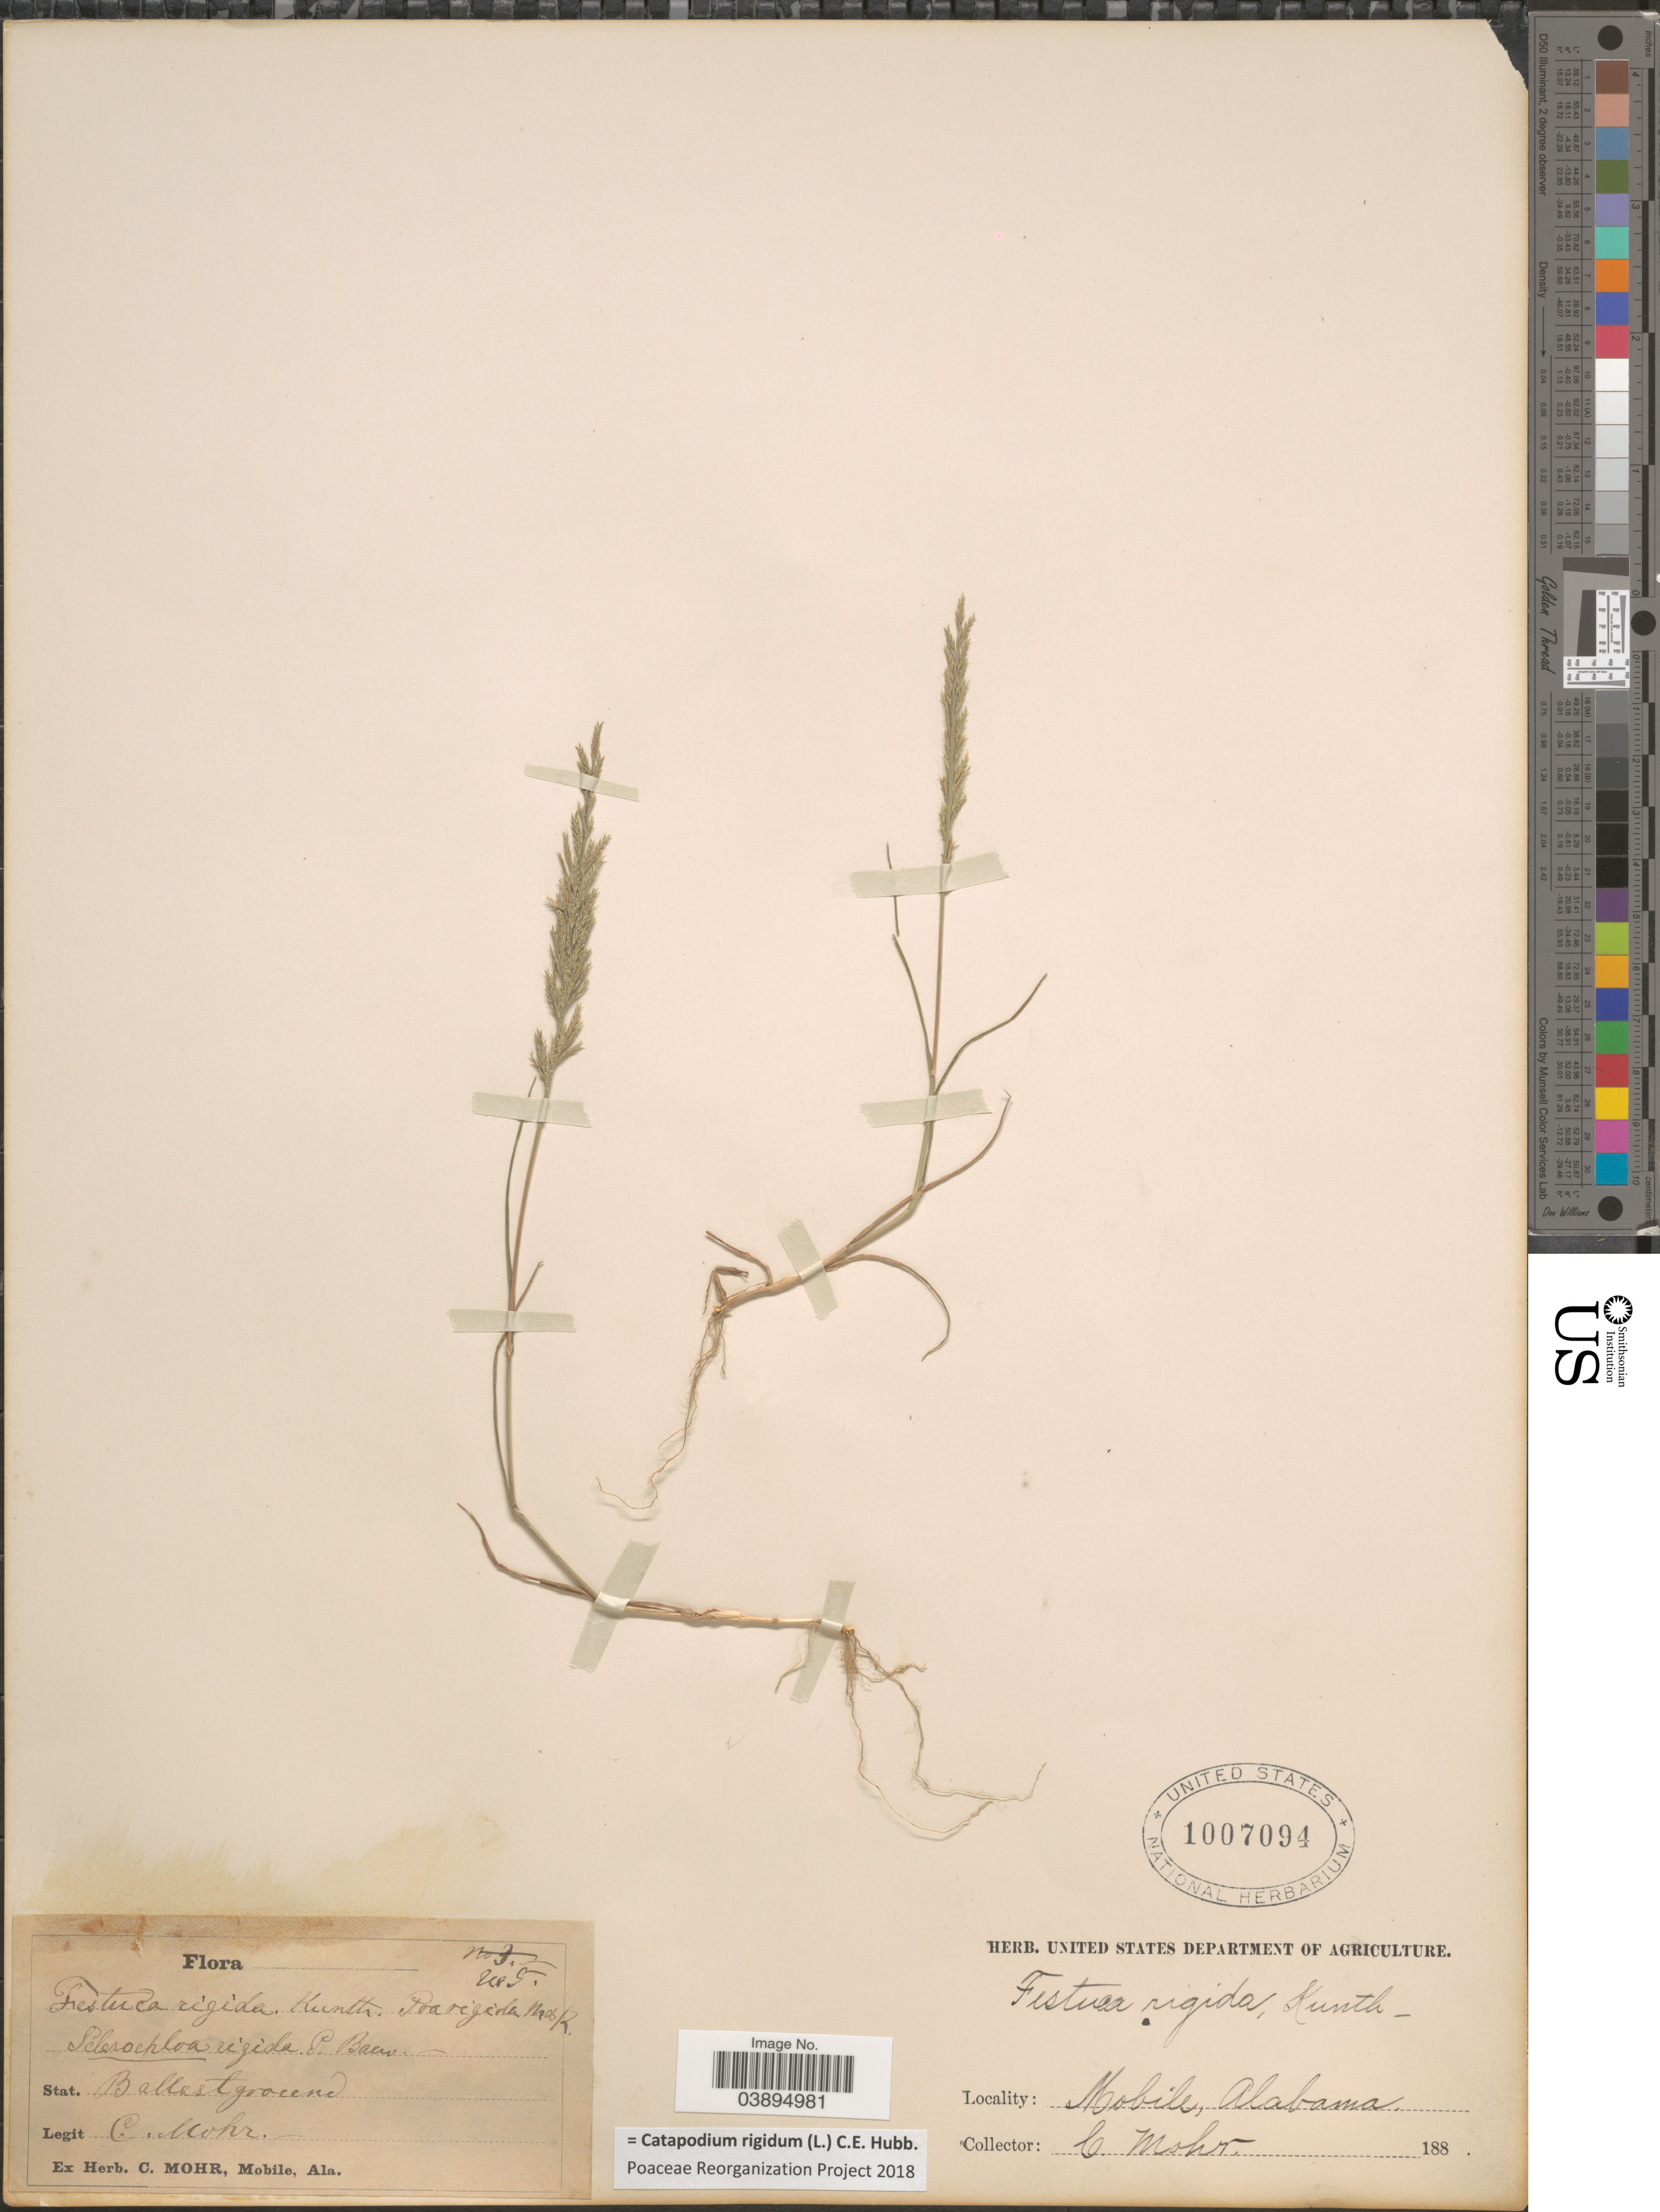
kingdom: Plantae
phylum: Tracheophyta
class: Liliopsida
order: Poales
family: Poaceae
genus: Catapodium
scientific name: Catapodium rigidum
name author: (L.) C.E. Hubb.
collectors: C. T. Mohr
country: United States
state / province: Alabama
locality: Mobile. Stat. Ballast ground.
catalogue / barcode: US 1007094